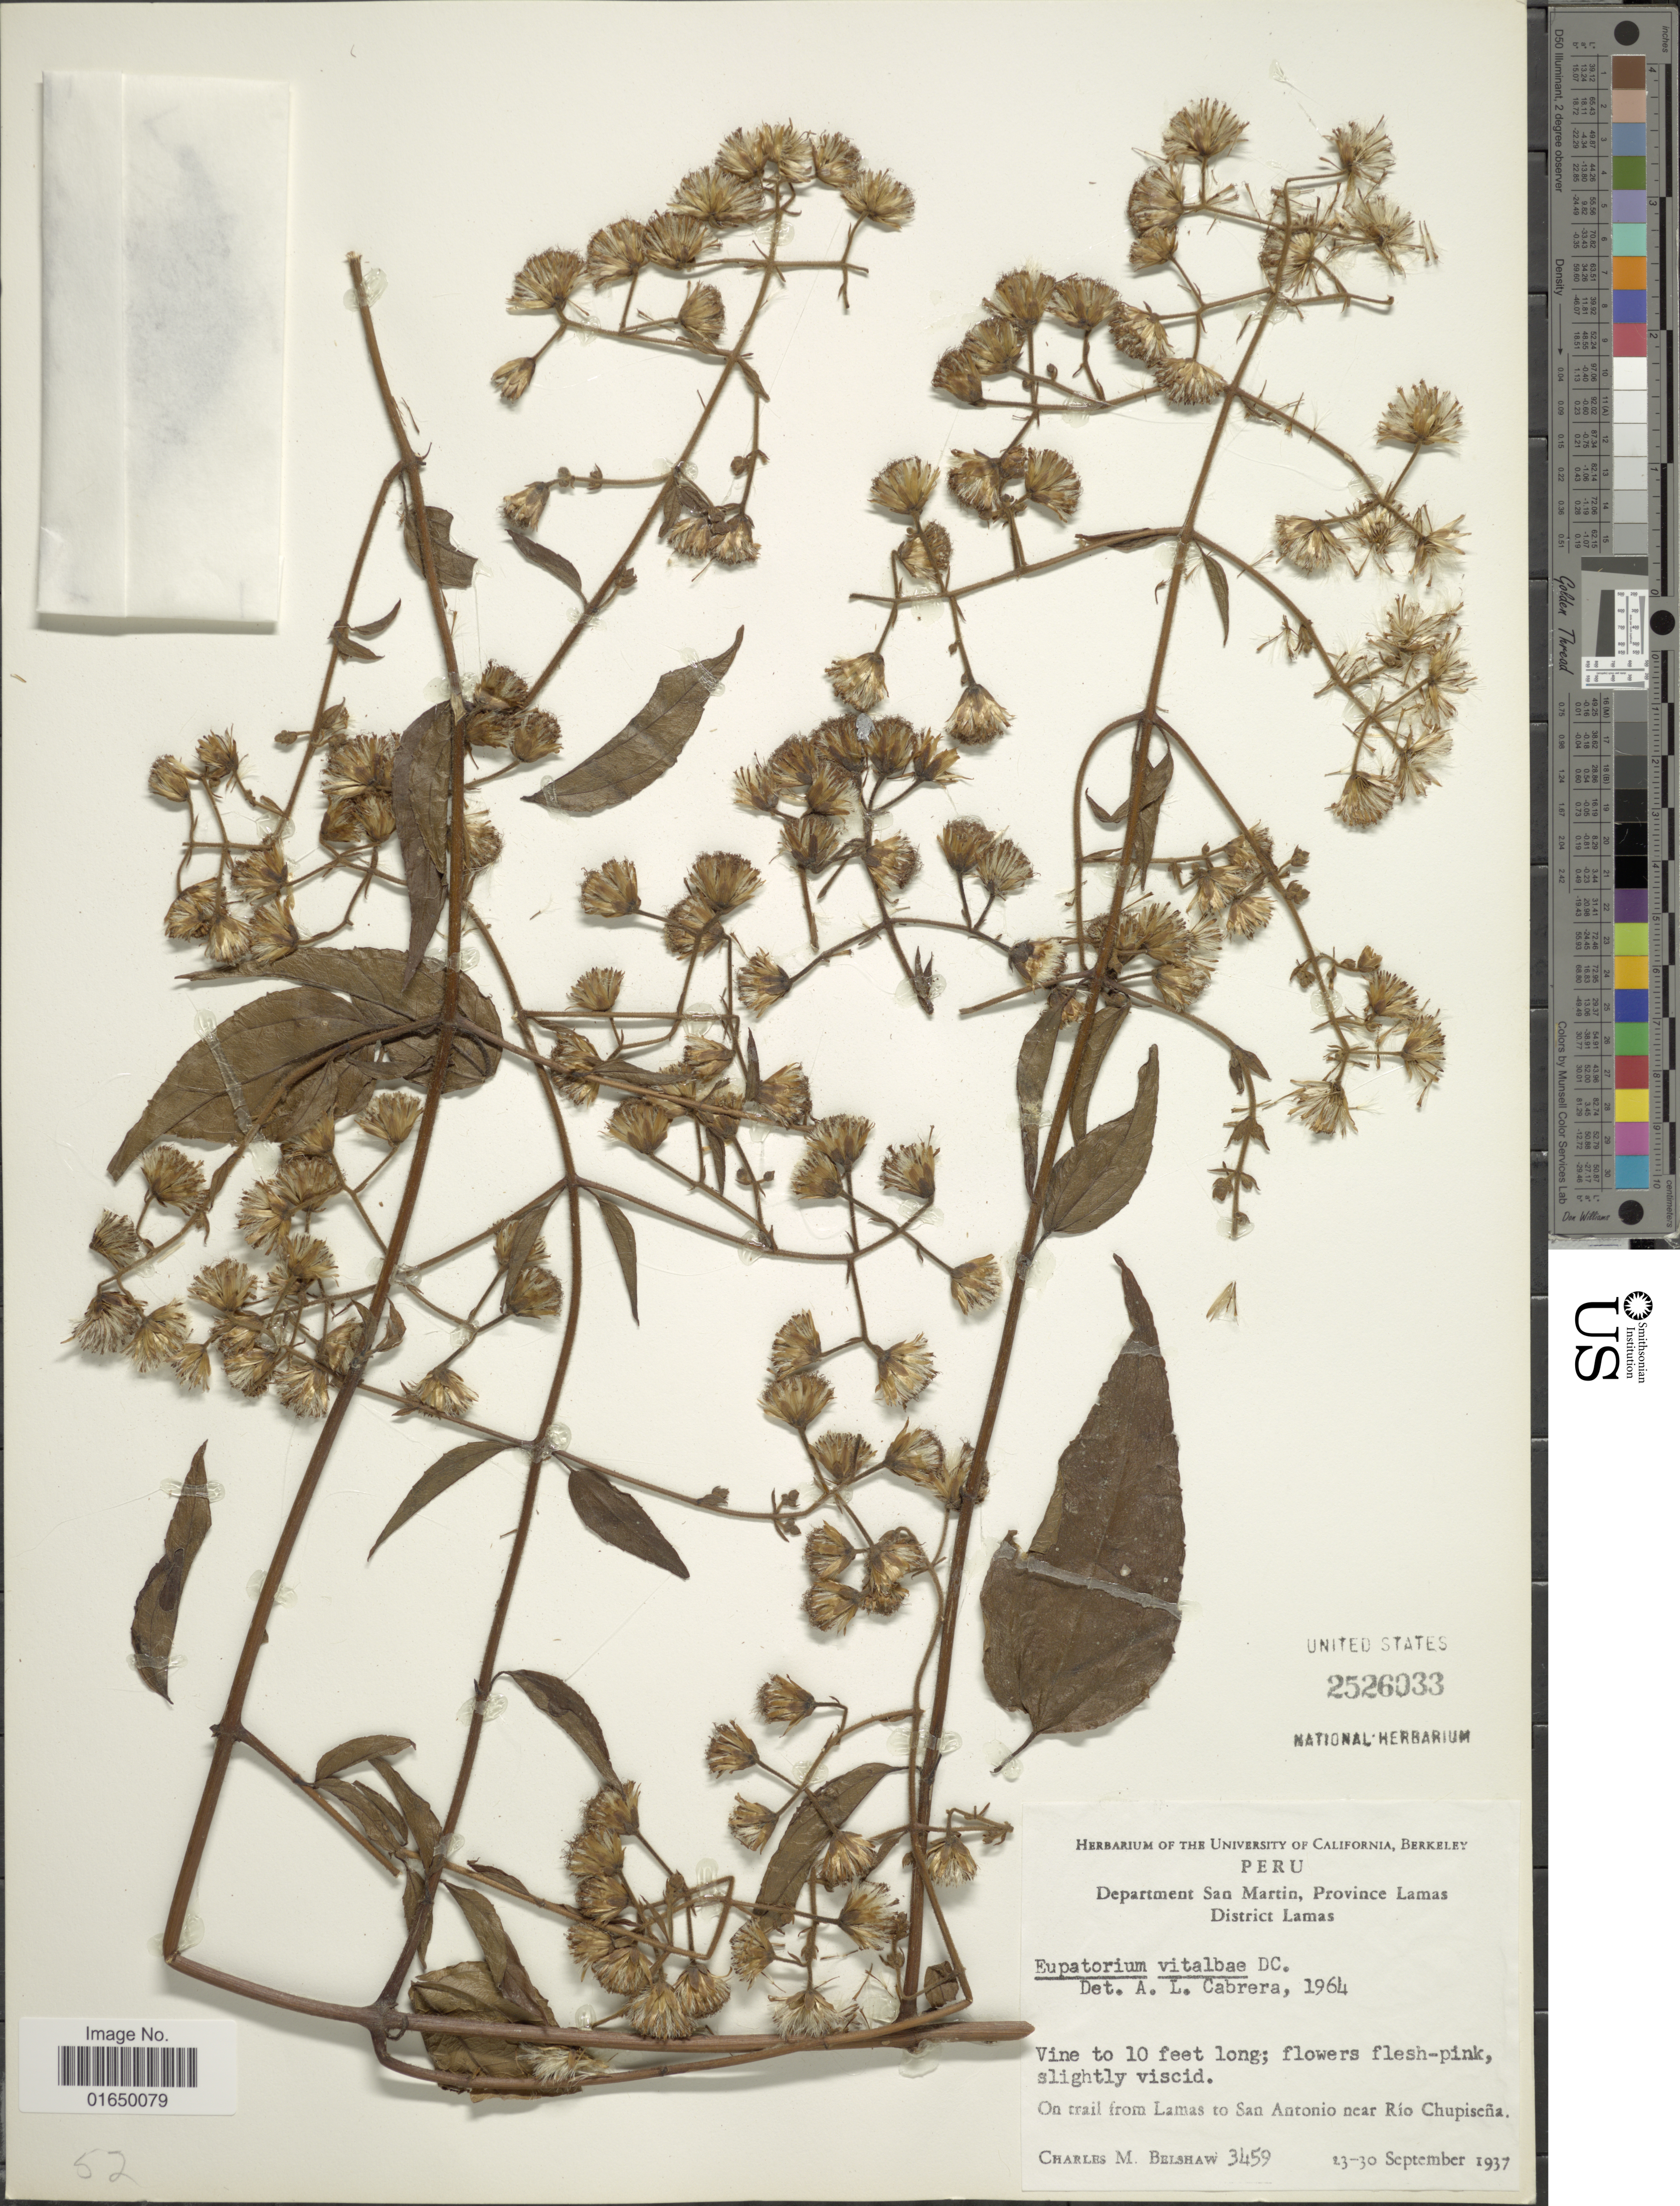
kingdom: Plantae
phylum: Tracheophyta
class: Magnoliopsida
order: Asterales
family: Asteraceae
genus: Heterocondylus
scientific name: Heterocondylus vitalbae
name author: (DC.) R.M. King & H. Rob.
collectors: C. Shaw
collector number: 3459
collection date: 1937-09-13/1937-09-30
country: Peru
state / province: San Martín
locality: Department San Martin, Province Lamas, District Lamas, On trail from Lamas to San Antonio near Río Chupiseña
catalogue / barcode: US 2526033